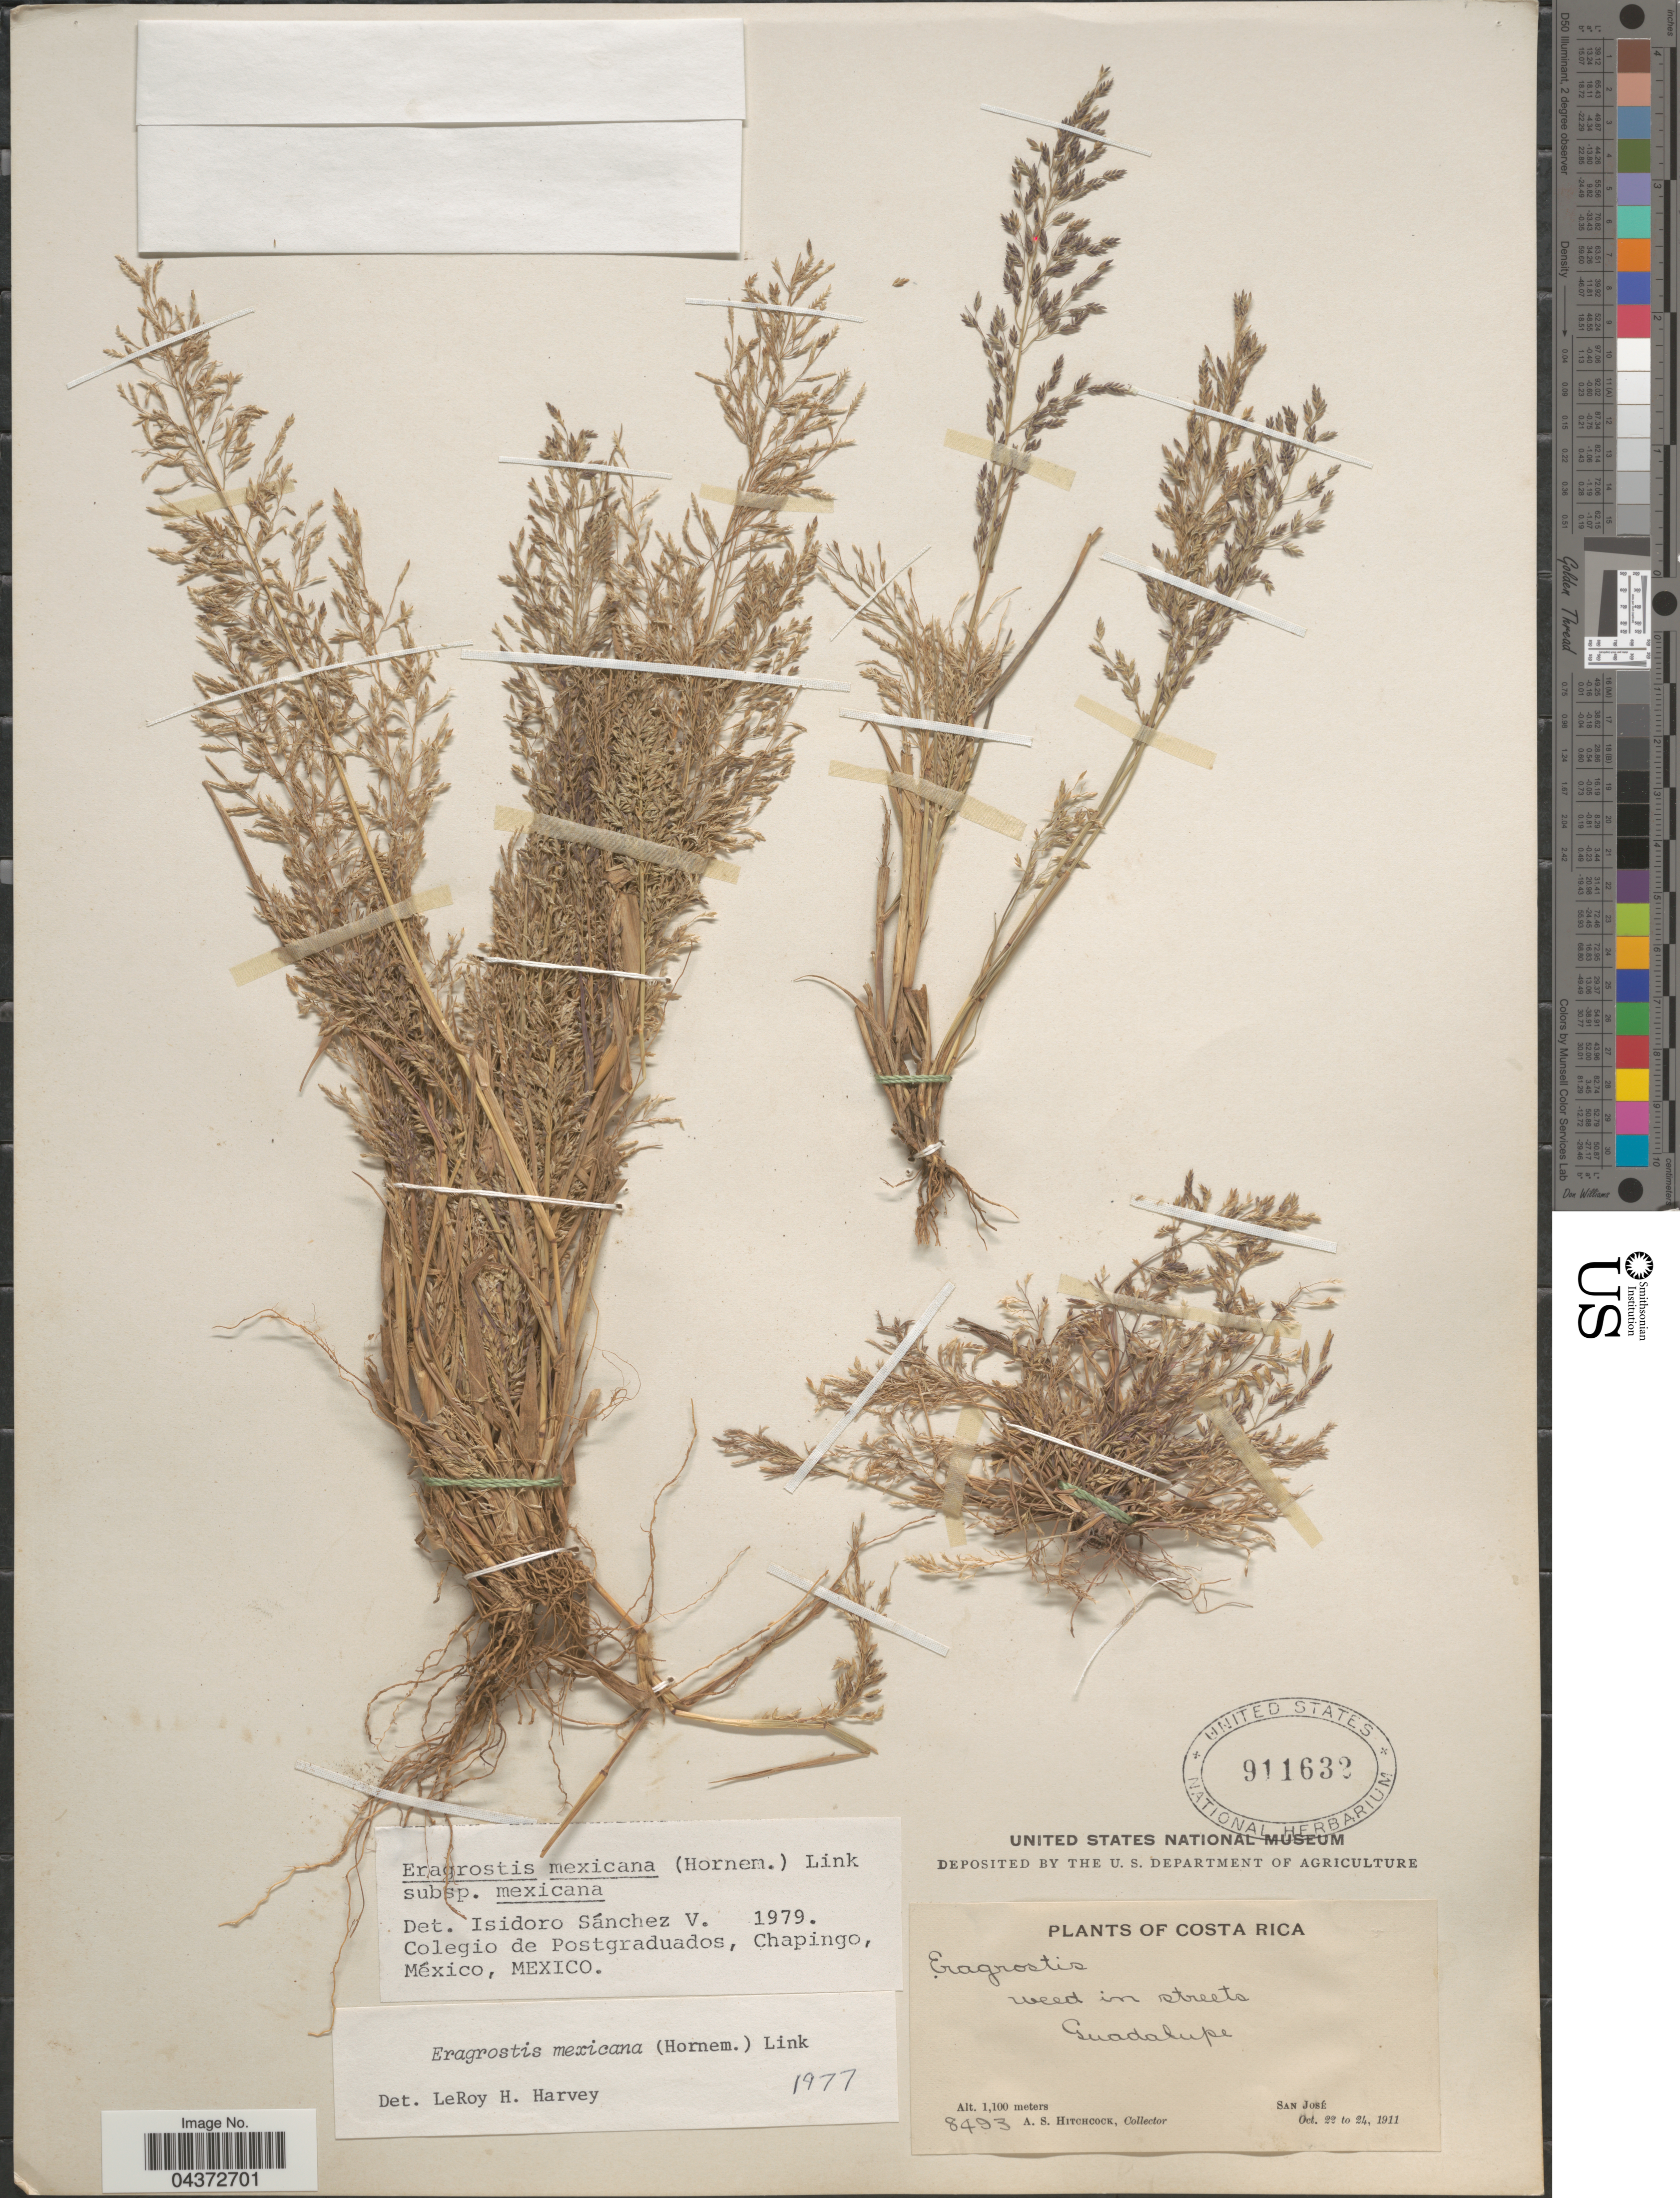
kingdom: Plantae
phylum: Tracheophyta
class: Liliopsida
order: Poales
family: Poaceae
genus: Eragrostis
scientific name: Eragrostis mexicana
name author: (Hornem.) Link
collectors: A. S. Hitchcock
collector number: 8493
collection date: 1911-10-22/1911-10-24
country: Costa Rica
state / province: San José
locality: In streets. Guadalupe.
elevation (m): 1100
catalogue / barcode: US 911632